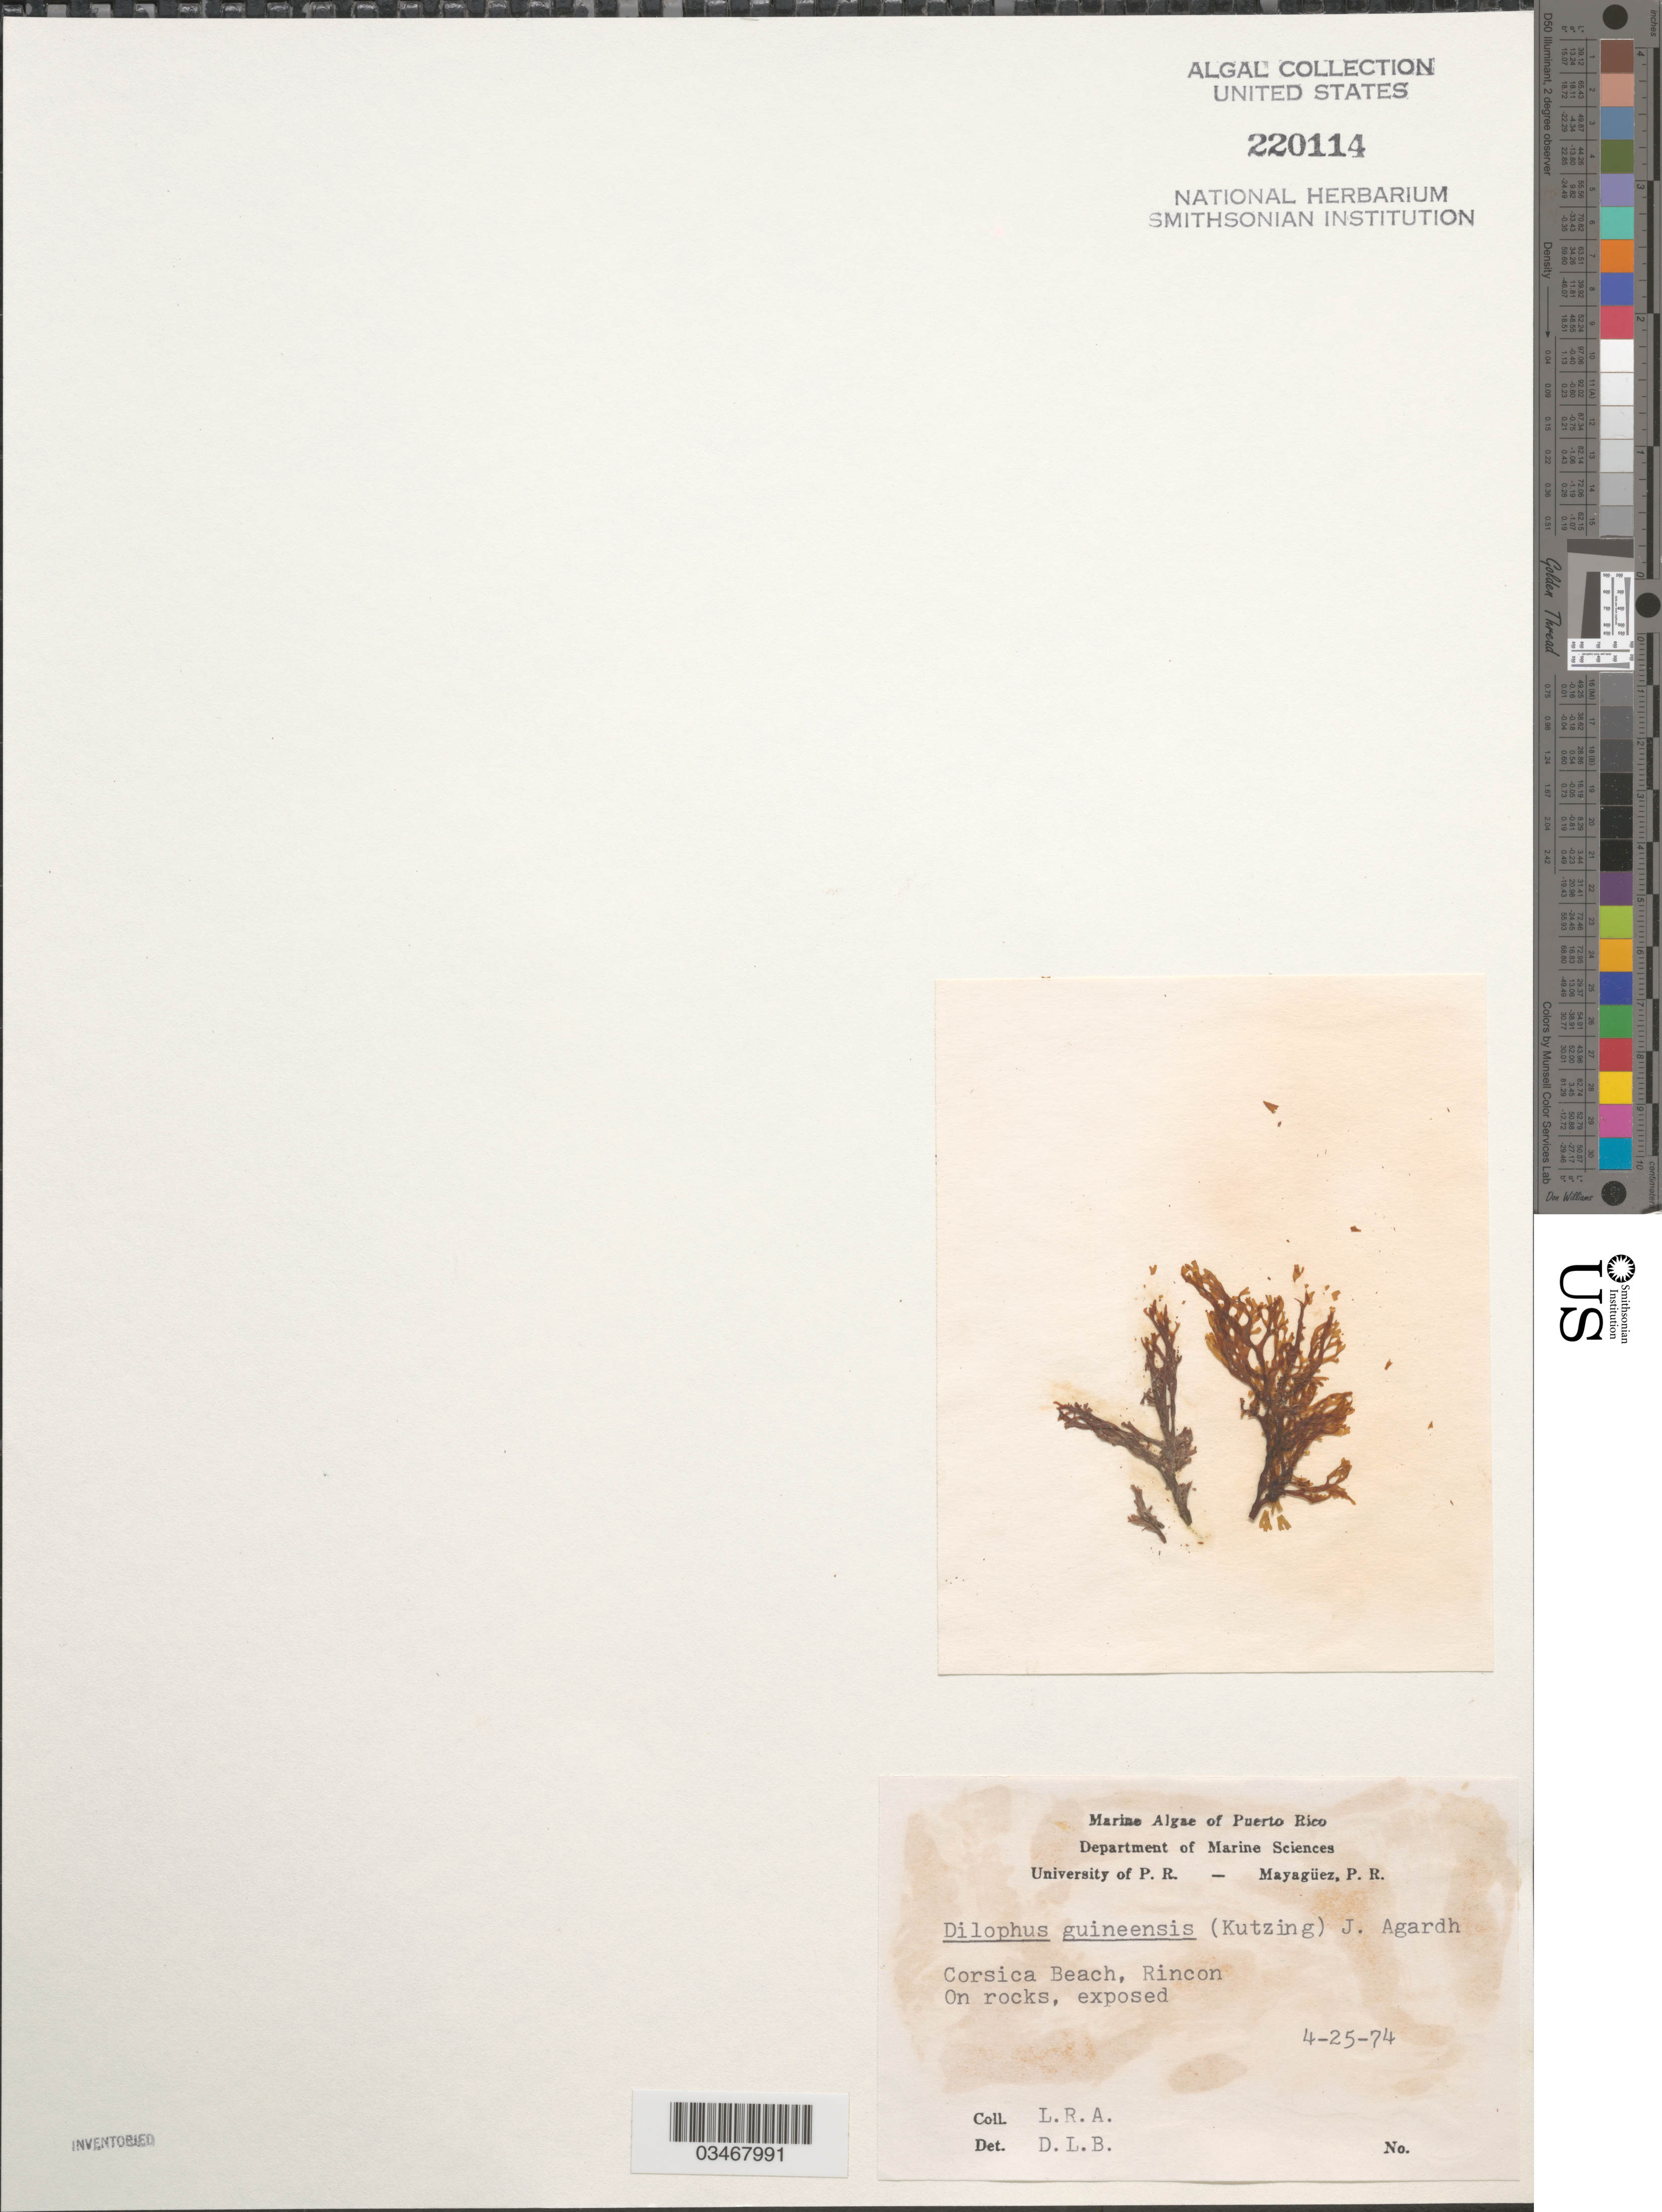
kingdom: Chromista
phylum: Ochrophyta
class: Phaeophyceae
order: Dictyotales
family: Dictyotaceae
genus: Dictyota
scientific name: Dictyota guineensis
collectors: L. Almodovar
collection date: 1974-04-25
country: Puerto Rico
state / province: Rincon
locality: Corsica Beach.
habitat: On rocks, exposed.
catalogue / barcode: US 220114